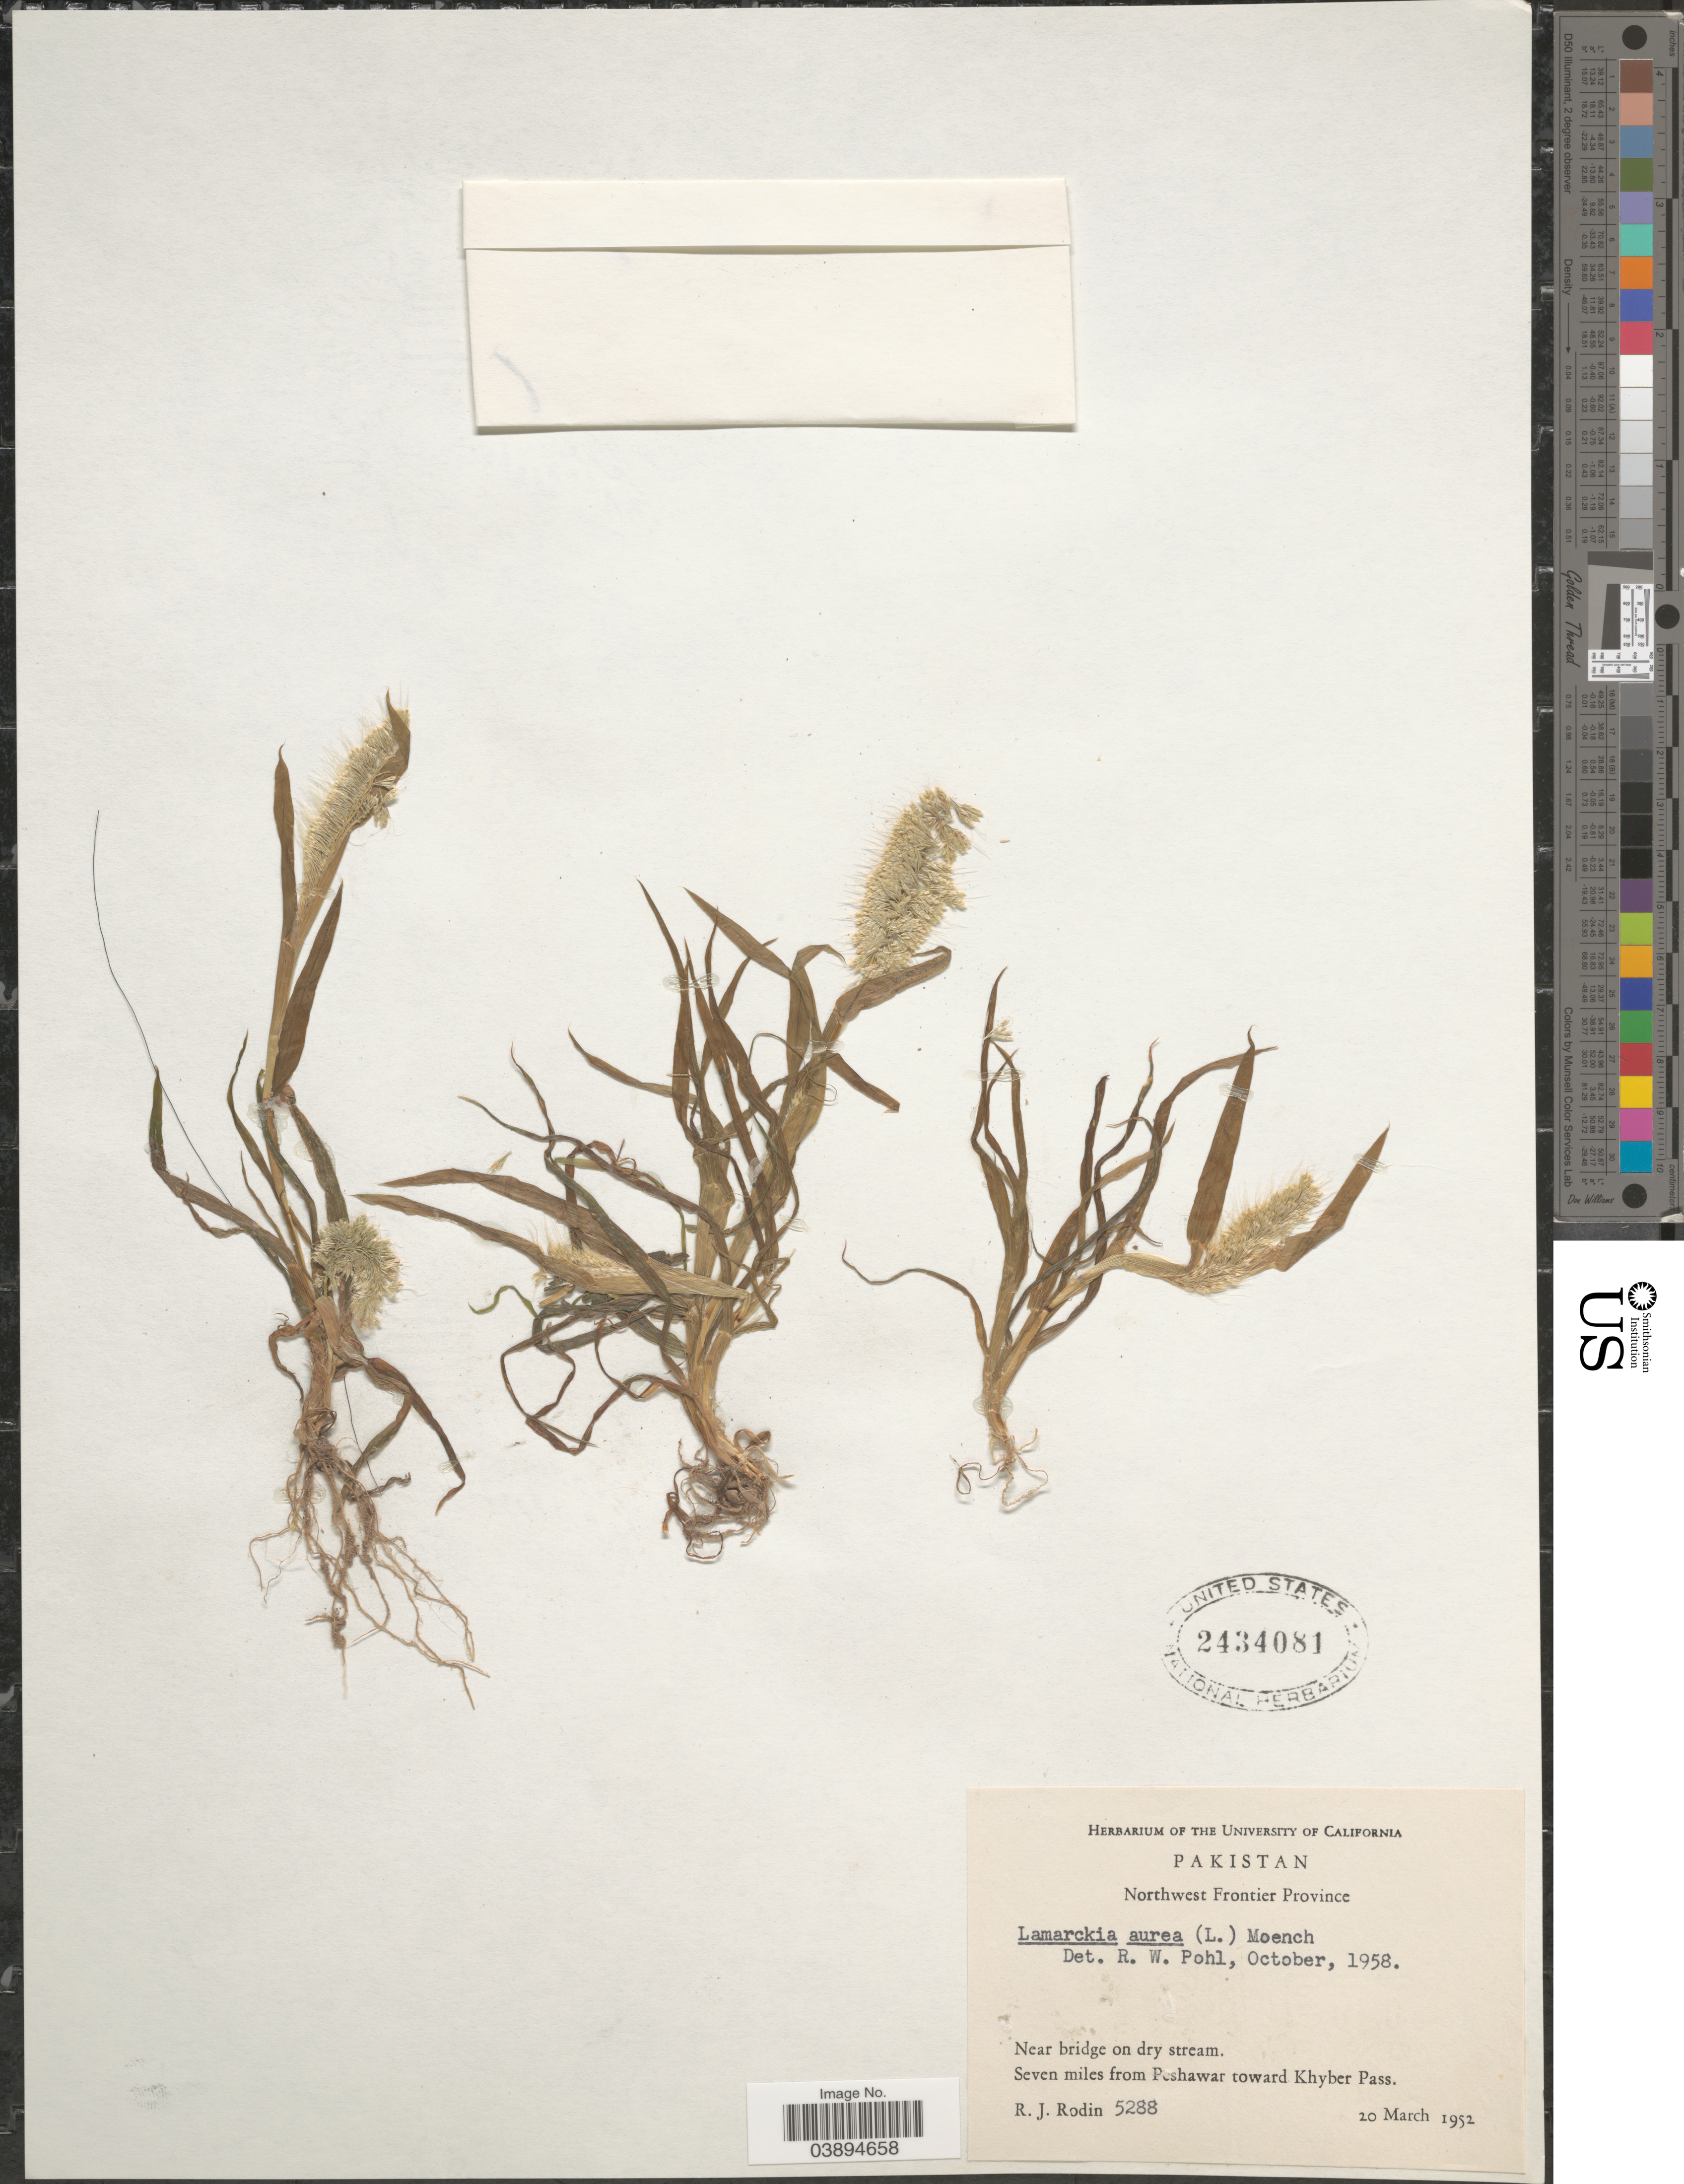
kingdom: Plantae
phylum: Tracheophyta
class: Liliopsida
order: Poales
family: Poaceae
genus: Lamarckia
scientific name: Lamarckia aurea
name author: (L.) Moench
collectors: R. J. Rodin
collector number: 5288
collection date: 1952-03-20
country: Pakistan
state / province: Khyber Pakhtunkhwa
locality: Northwest Frontier Province. Seven miles from Peshawar toward Khyber Pass.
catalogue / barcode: US 2434081